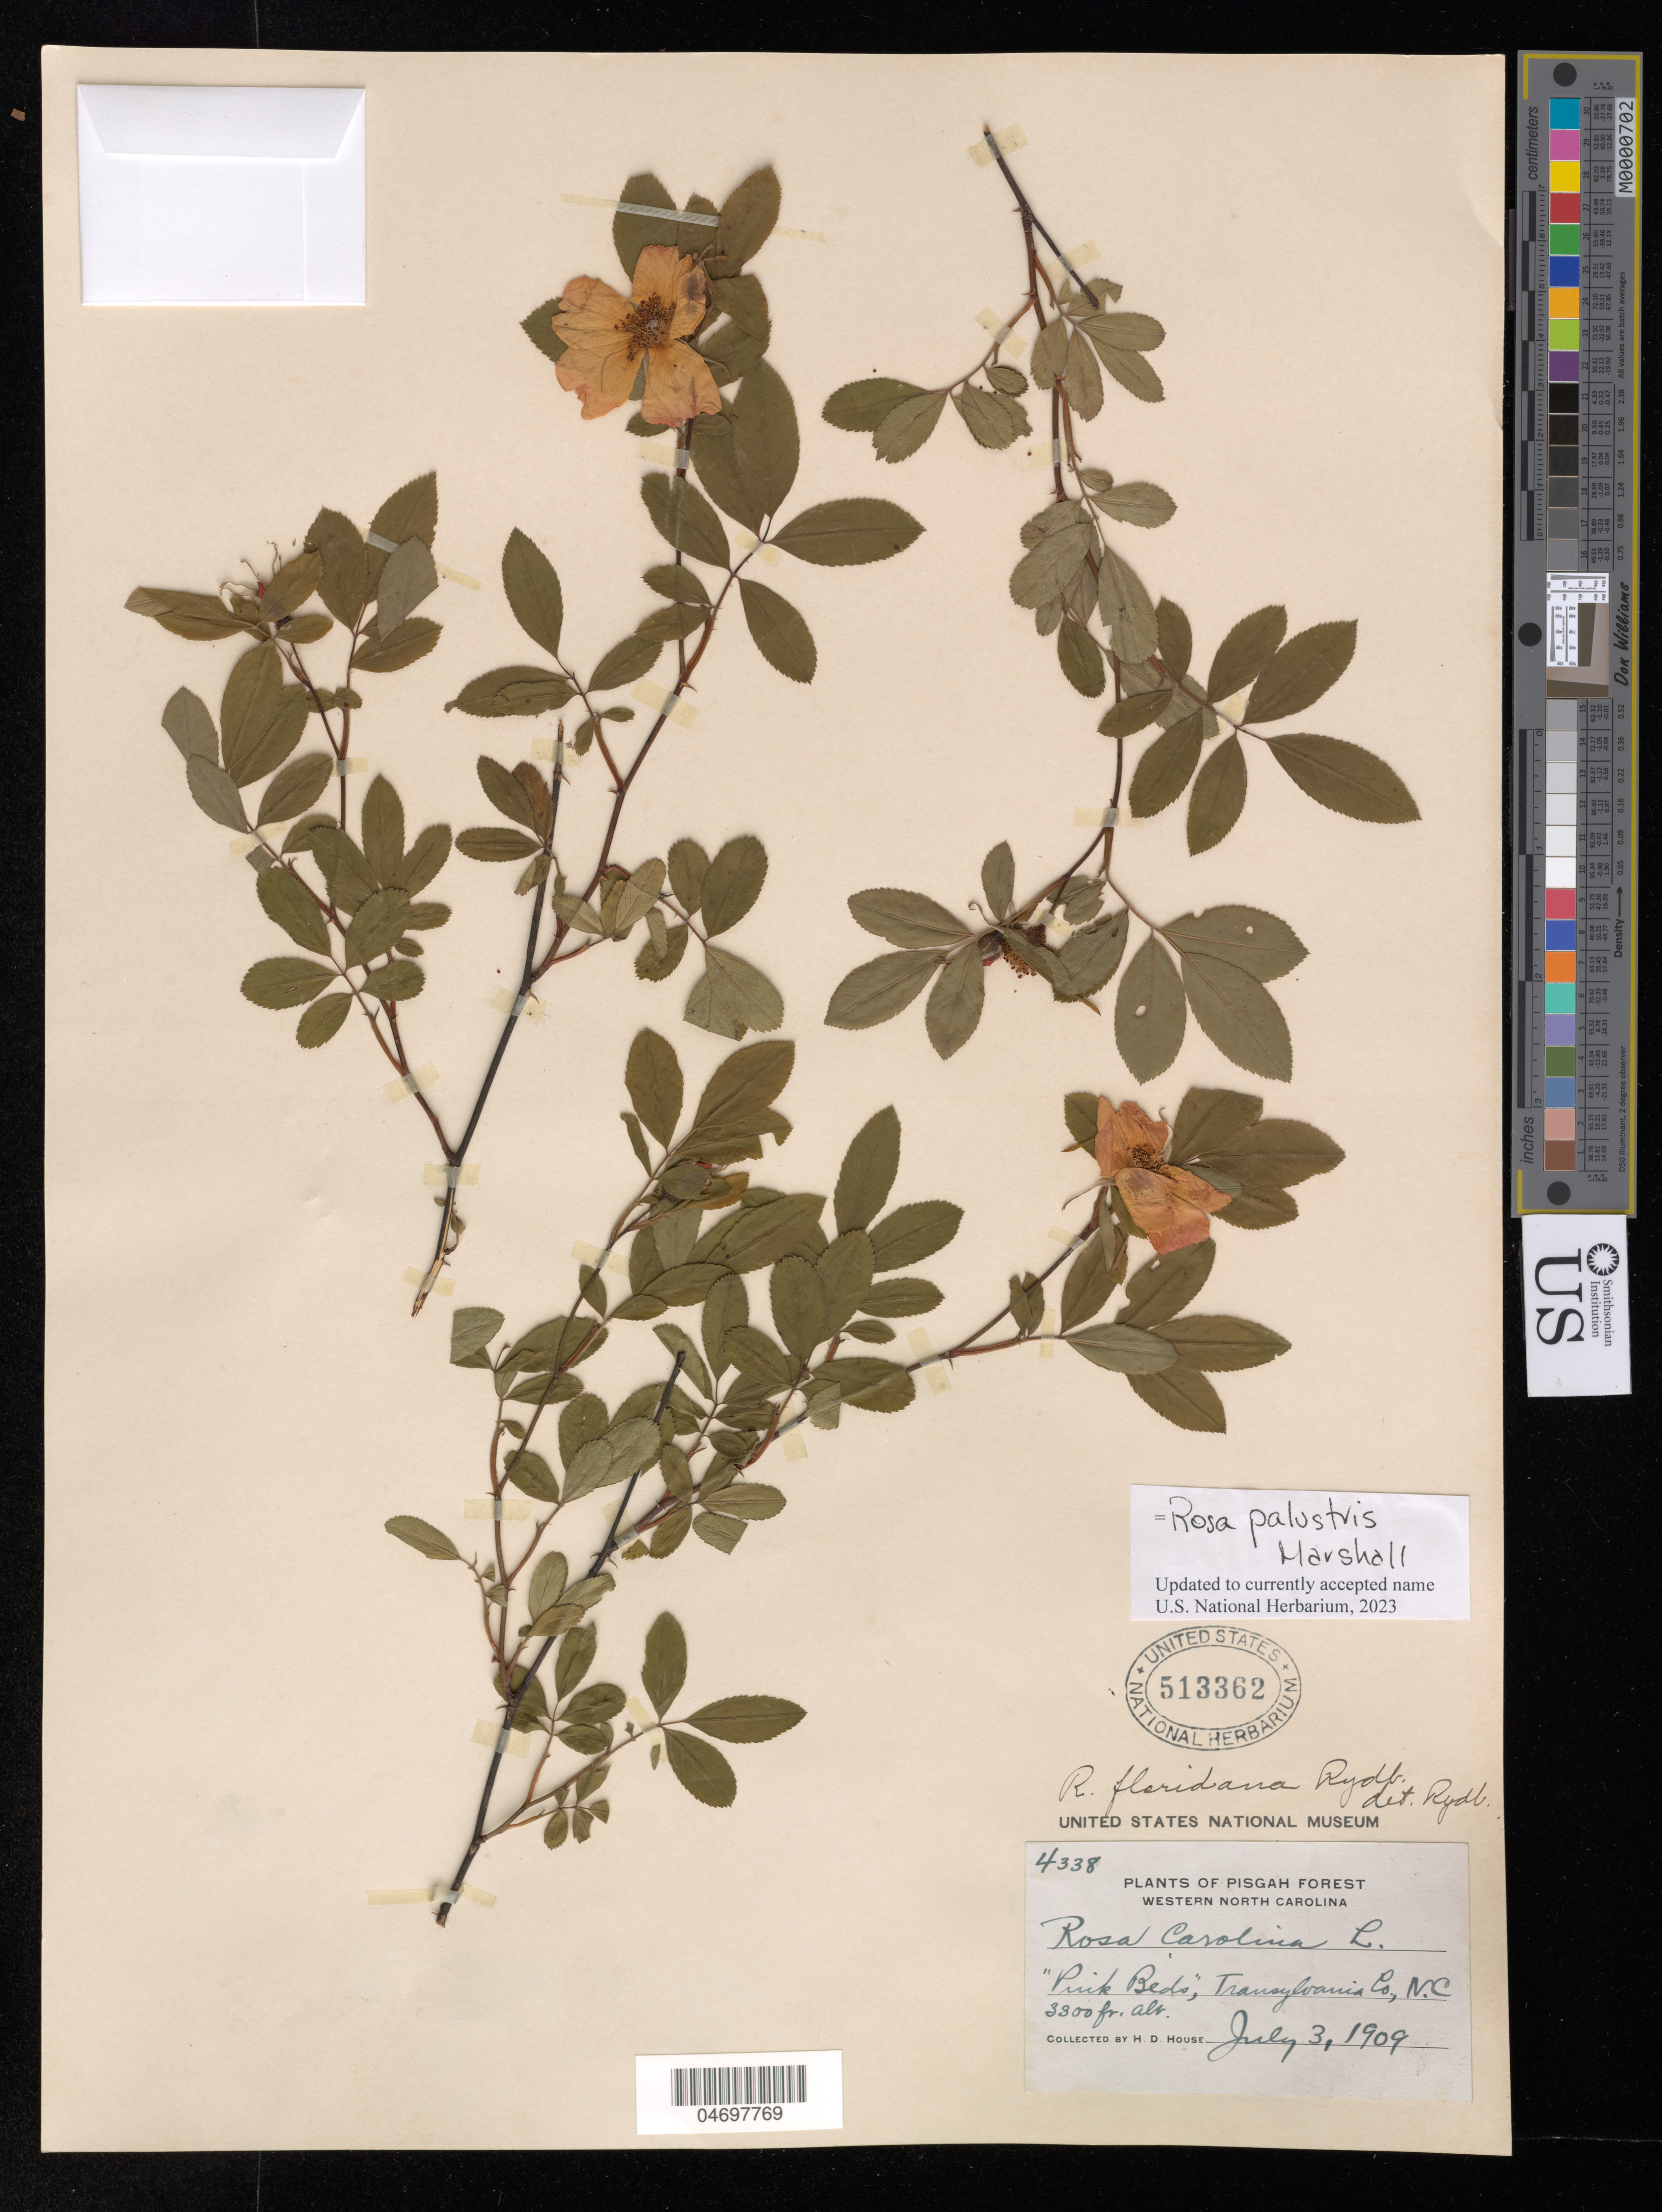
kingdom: Plantae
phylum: Tracheophyta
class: Magnoliopsida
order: Rosales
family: Rosaceae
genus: Rosa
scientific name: Rosa palustris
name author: Marshall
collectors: H. D. House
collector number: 4338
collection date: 1909-07-03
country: United States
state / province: North Carolina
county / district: Transylvania Co.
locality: Pisgah Forest, Western North Carolina, Pink Beds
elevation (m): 1006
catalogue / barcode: US 513362